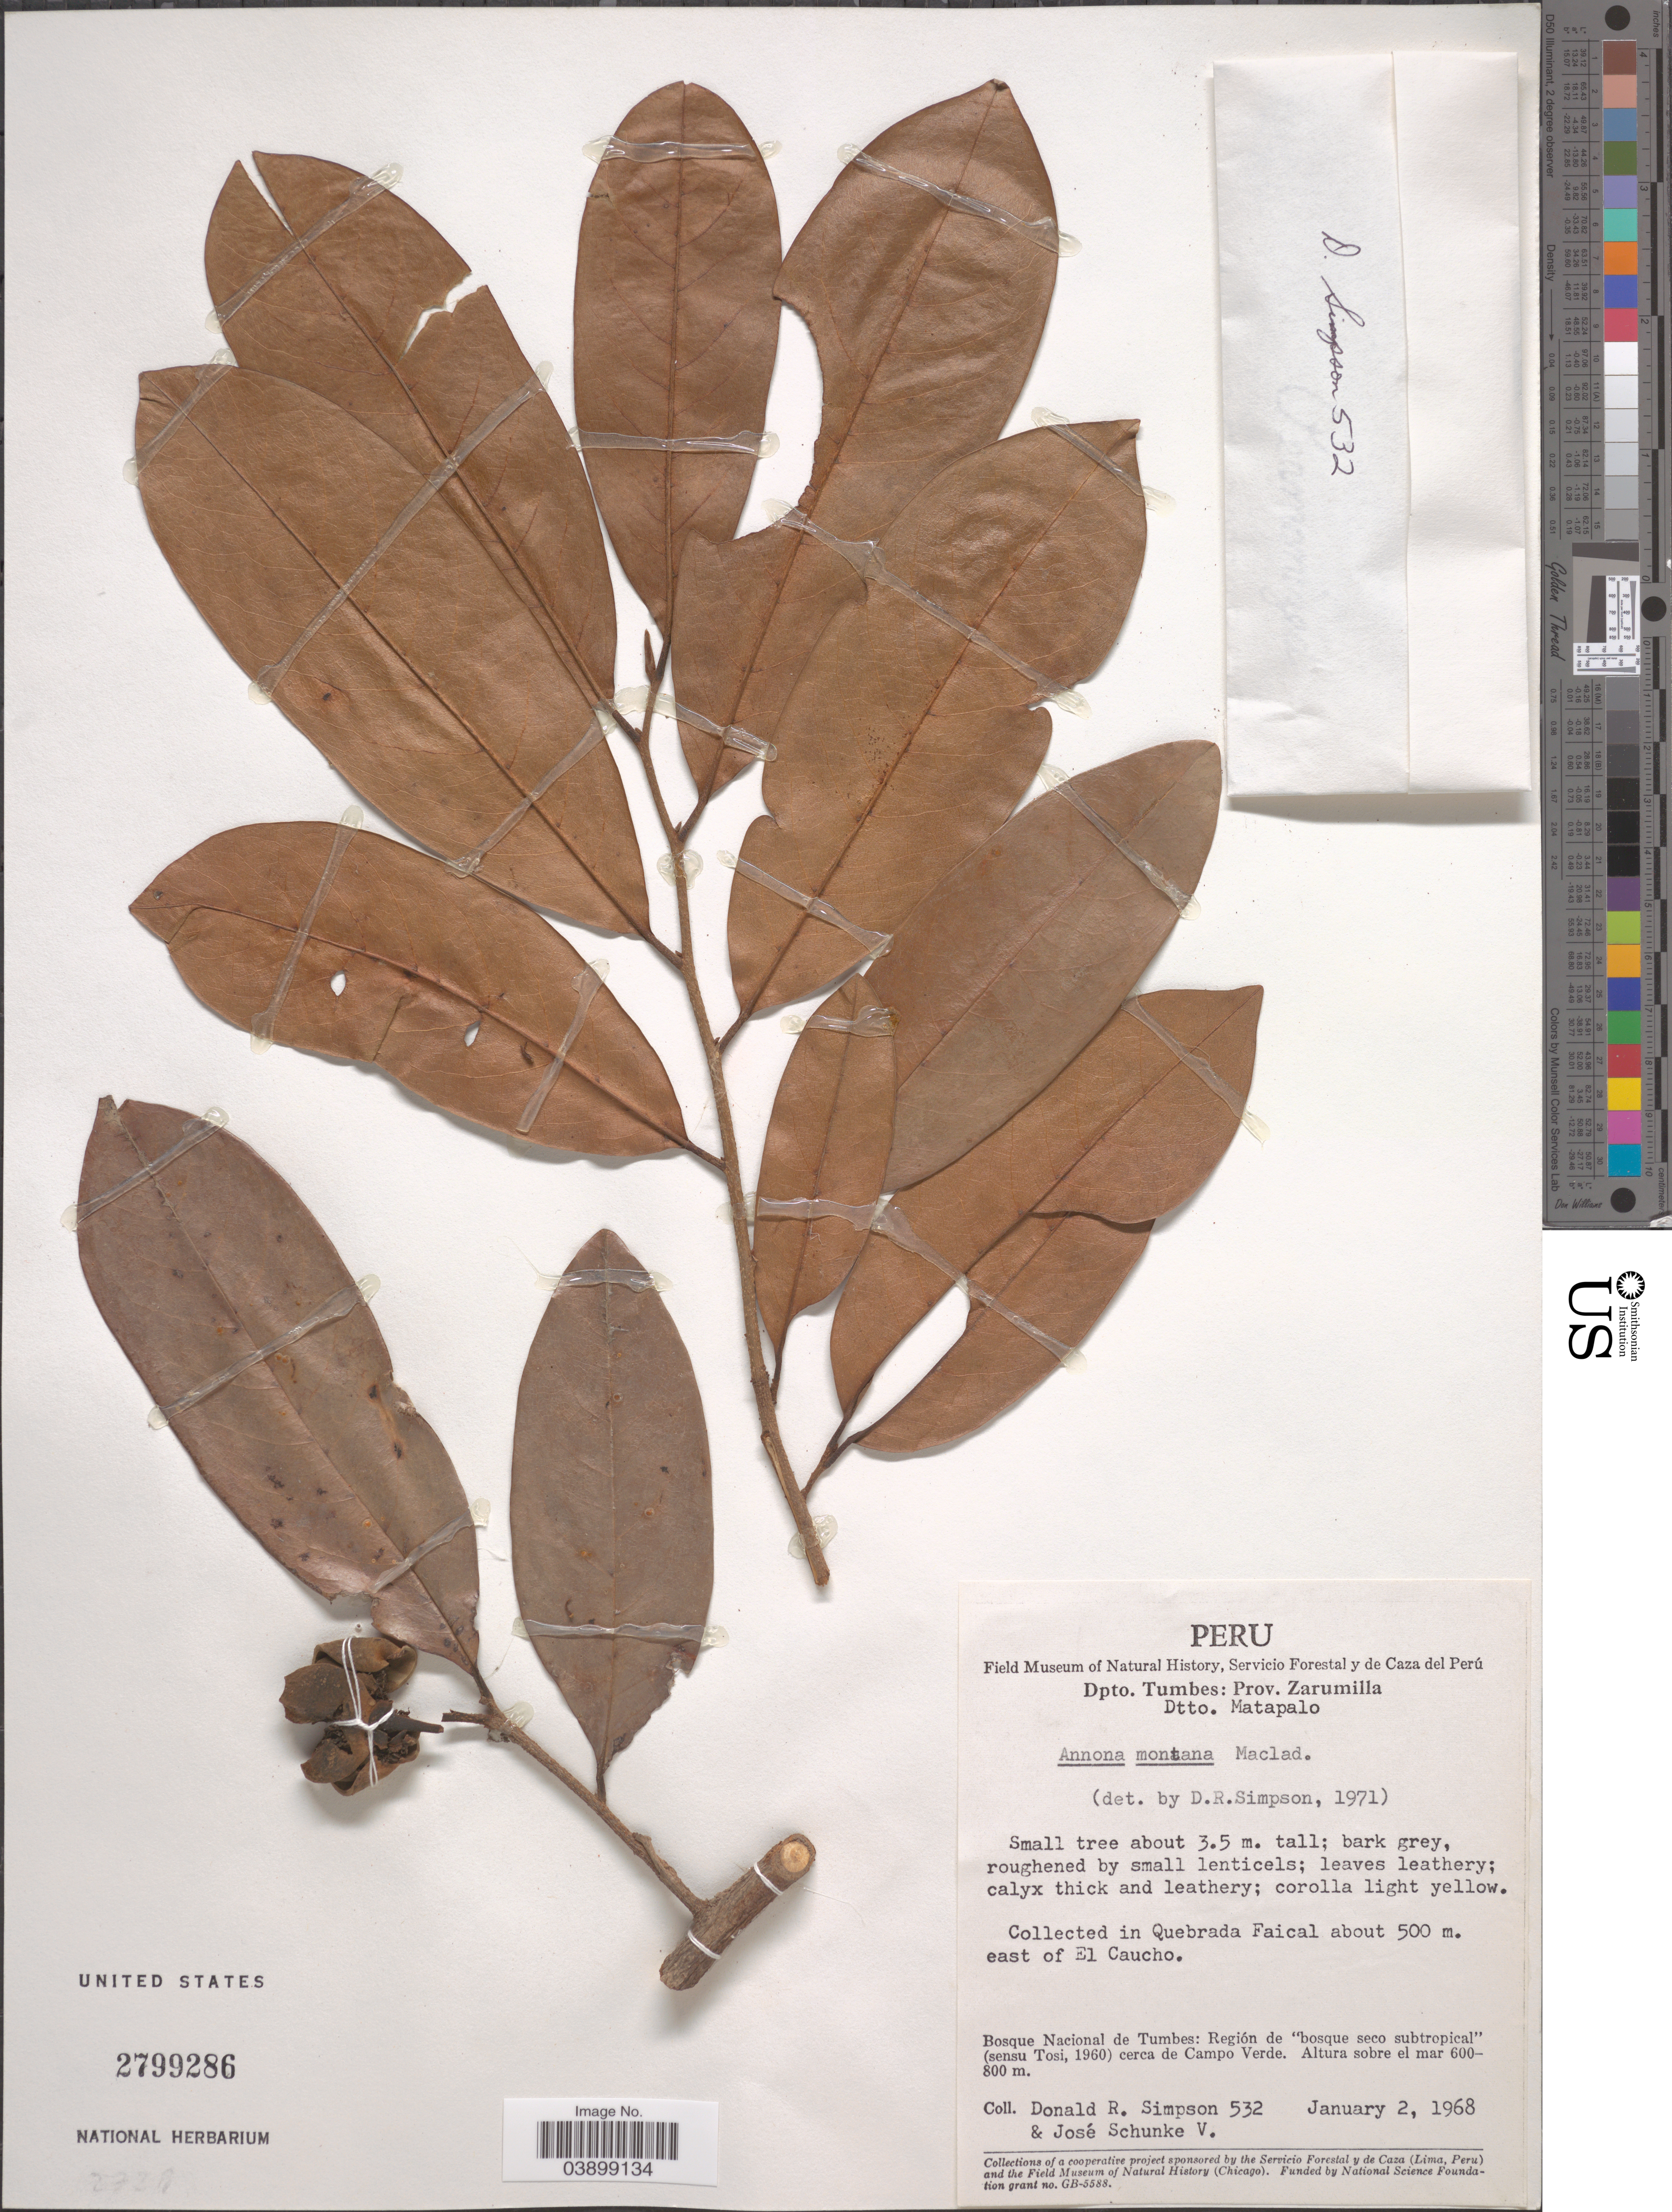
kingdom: Plantae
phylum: Tracheophyta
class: Magnoliopsida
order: Magnoliales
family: Annonaceae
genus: Annona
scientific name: Annona montana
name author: Macfad.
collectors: D. R. Simpson & J. Schunke Vigo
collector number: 532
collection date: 1968-01-02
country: Peru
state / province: Tumbes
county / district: Zarumilla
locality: Dpto. Tumbes: Prov. Zarumilla. Dtto. Matapalo. In Quebrada Faical about 500 m. east of El Caucho. Bosque Nacional de Tumbes: Región de "bosque seco subtropical" (sensu Tosi, 1960) cerca de Campo Verde.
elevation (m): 600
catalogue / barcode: US 2799286